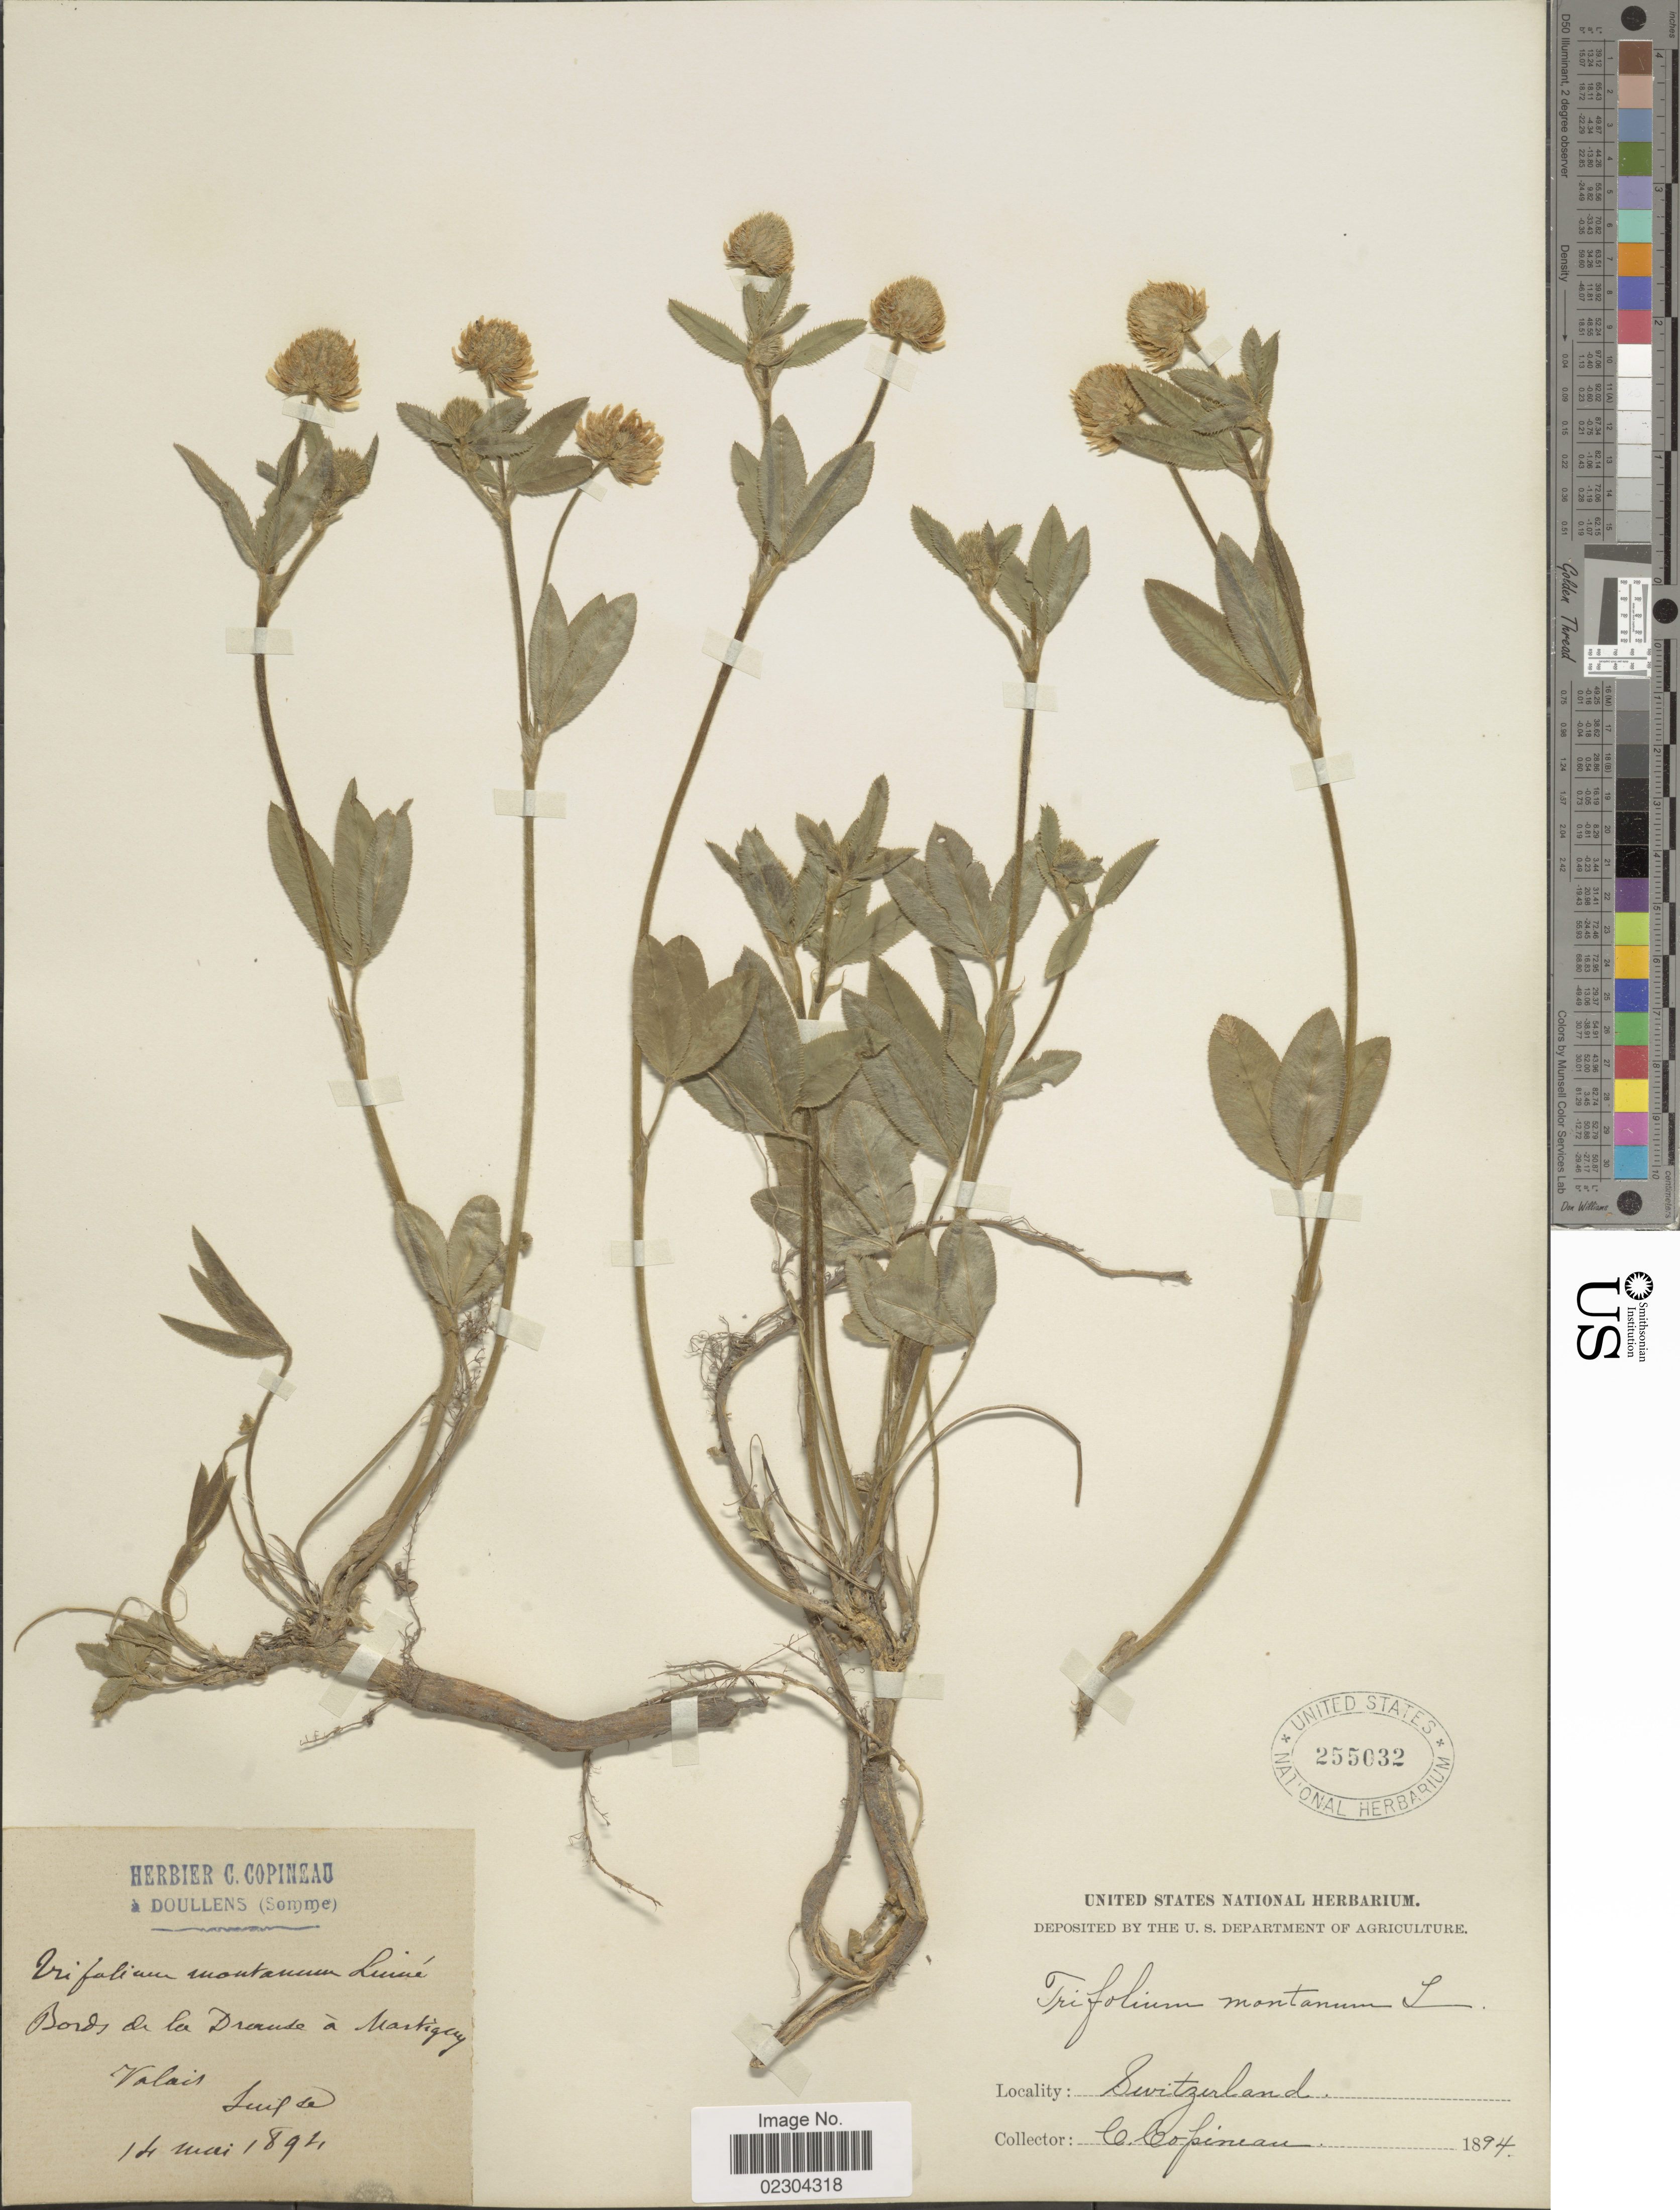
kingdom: Plantae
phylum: Tracheophyta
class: Magnoliopsida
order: Fabales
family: Fabaceae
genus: Trifolium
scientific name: Trifolium montanum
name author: L.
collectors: C. Copineau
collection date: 1894-05-14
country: Switzerland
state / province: Valais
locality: Bords de la Dranse à Martigny, Suisse [Banks of the Dranse at Martigny, Switzerland]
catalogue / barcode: US 255032